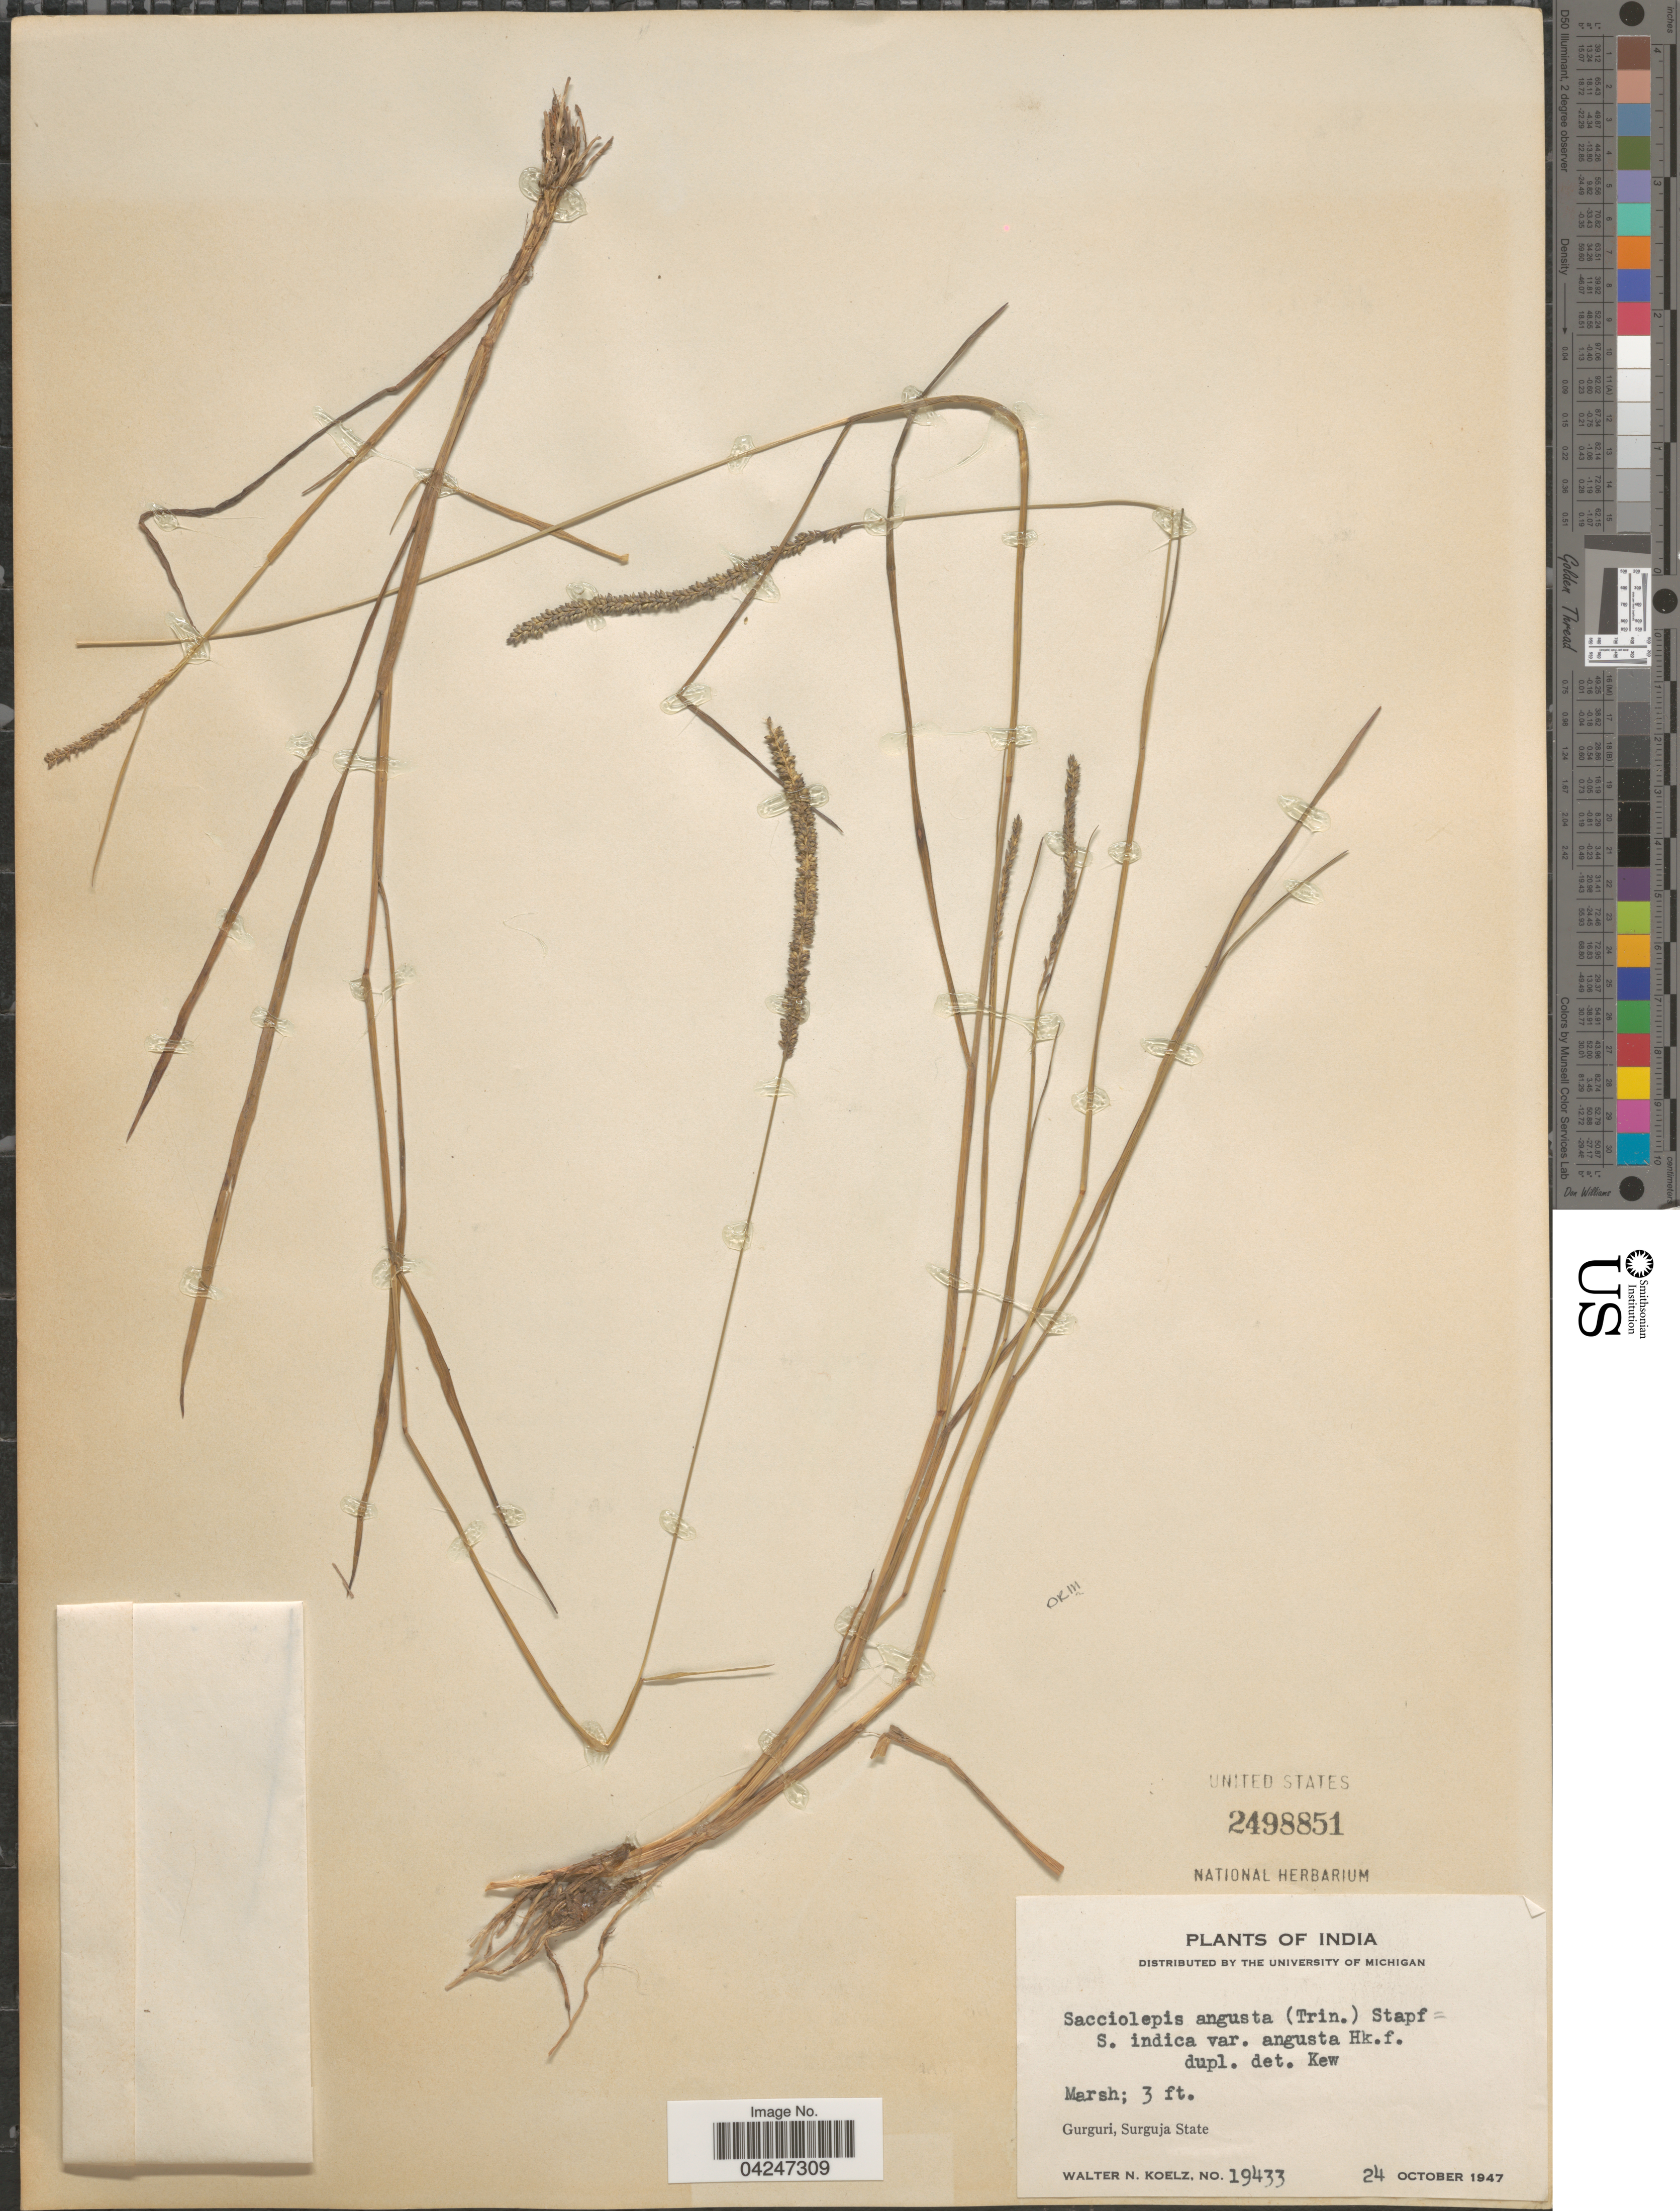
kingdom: Plantae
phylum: Tracheophyta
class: Liliopsida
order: Poales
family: Poaceae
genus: Sacciolepis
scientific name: Sacciolepis indica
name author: (L.) Chase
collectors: W. N. Koelz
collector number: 19433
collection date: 1947-10-24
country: India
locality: Gurguri, Surguya State.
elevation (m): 1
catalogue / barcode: US 2498851